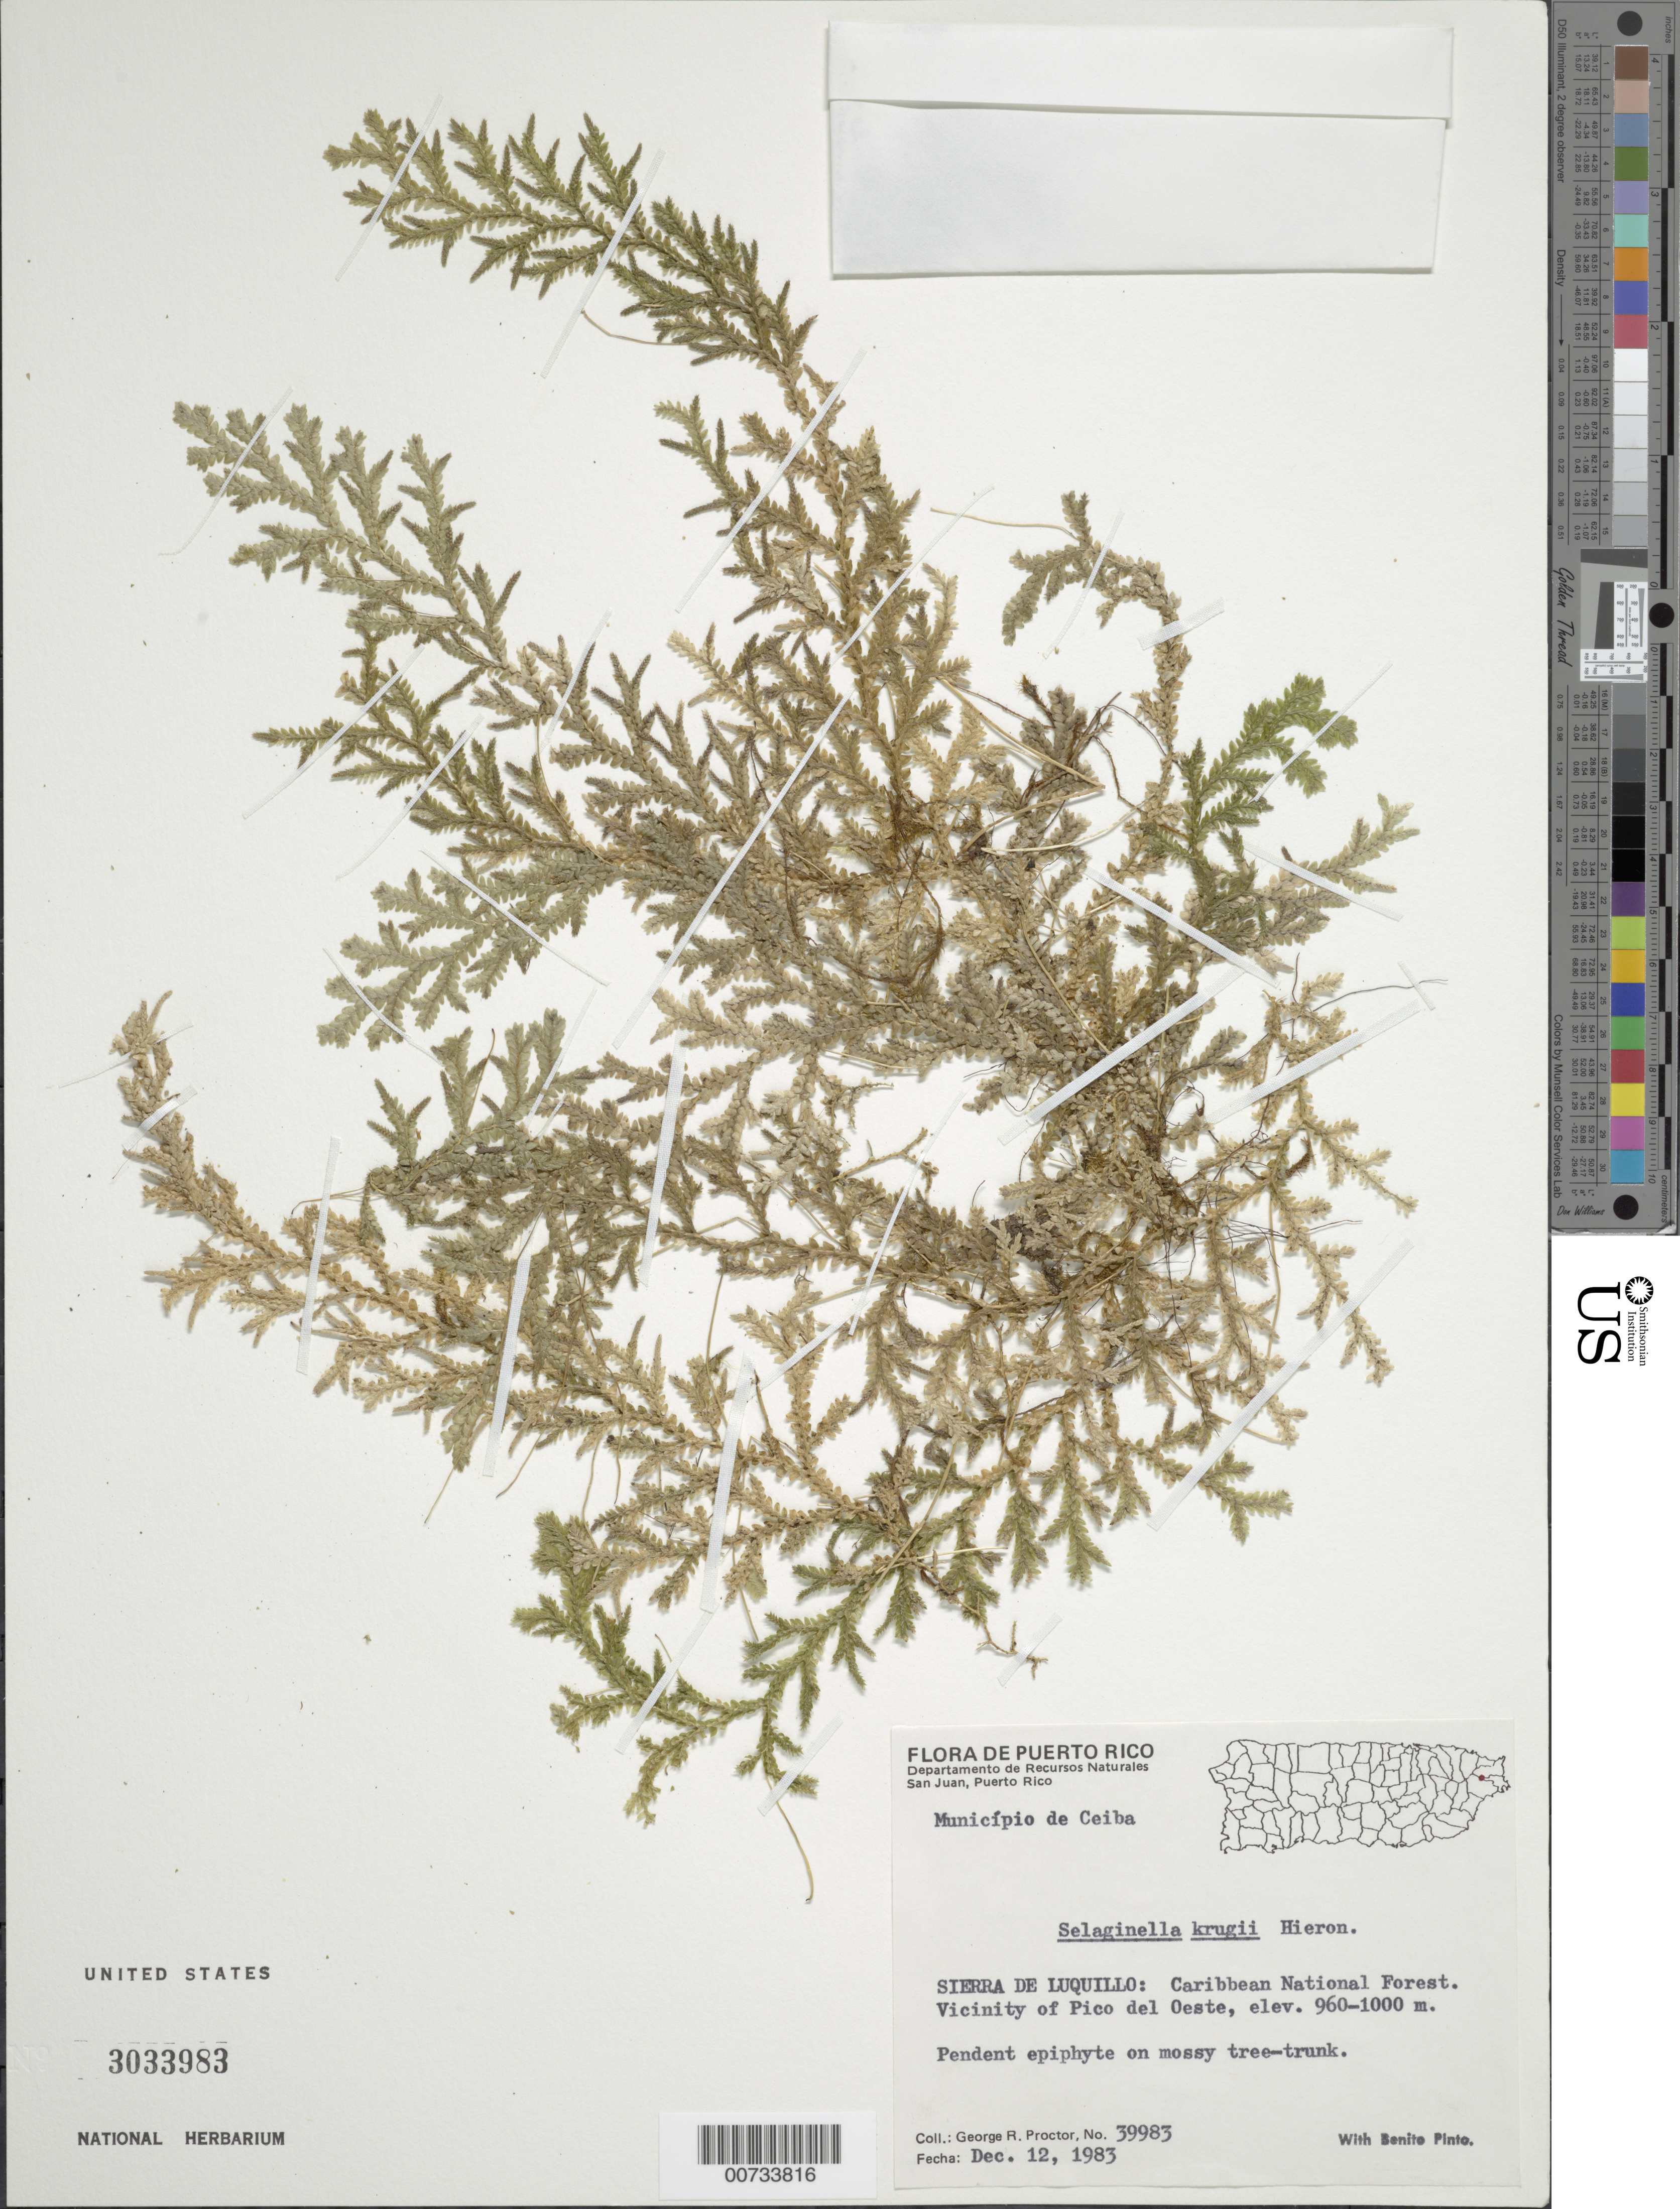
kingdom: Plantae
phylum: Tracheophyta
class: Lycopodiopsida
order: Selaginellales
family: Selaginellaceae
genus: Selaginella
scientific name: Selaginella krugii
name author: Hieron.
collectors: G. R. Proctor & B. Pinto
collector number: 39983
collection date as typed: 12 Dec 1983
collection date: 1983-12-12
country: Puerto Rico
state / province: Ceiba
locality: Mun. Ceiba, Sierra de Luquillo: Carib. Natl. Forest, vic of Pico del Oeste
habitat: On mossy tree-trunk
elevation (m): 960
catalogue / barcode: US 3033983